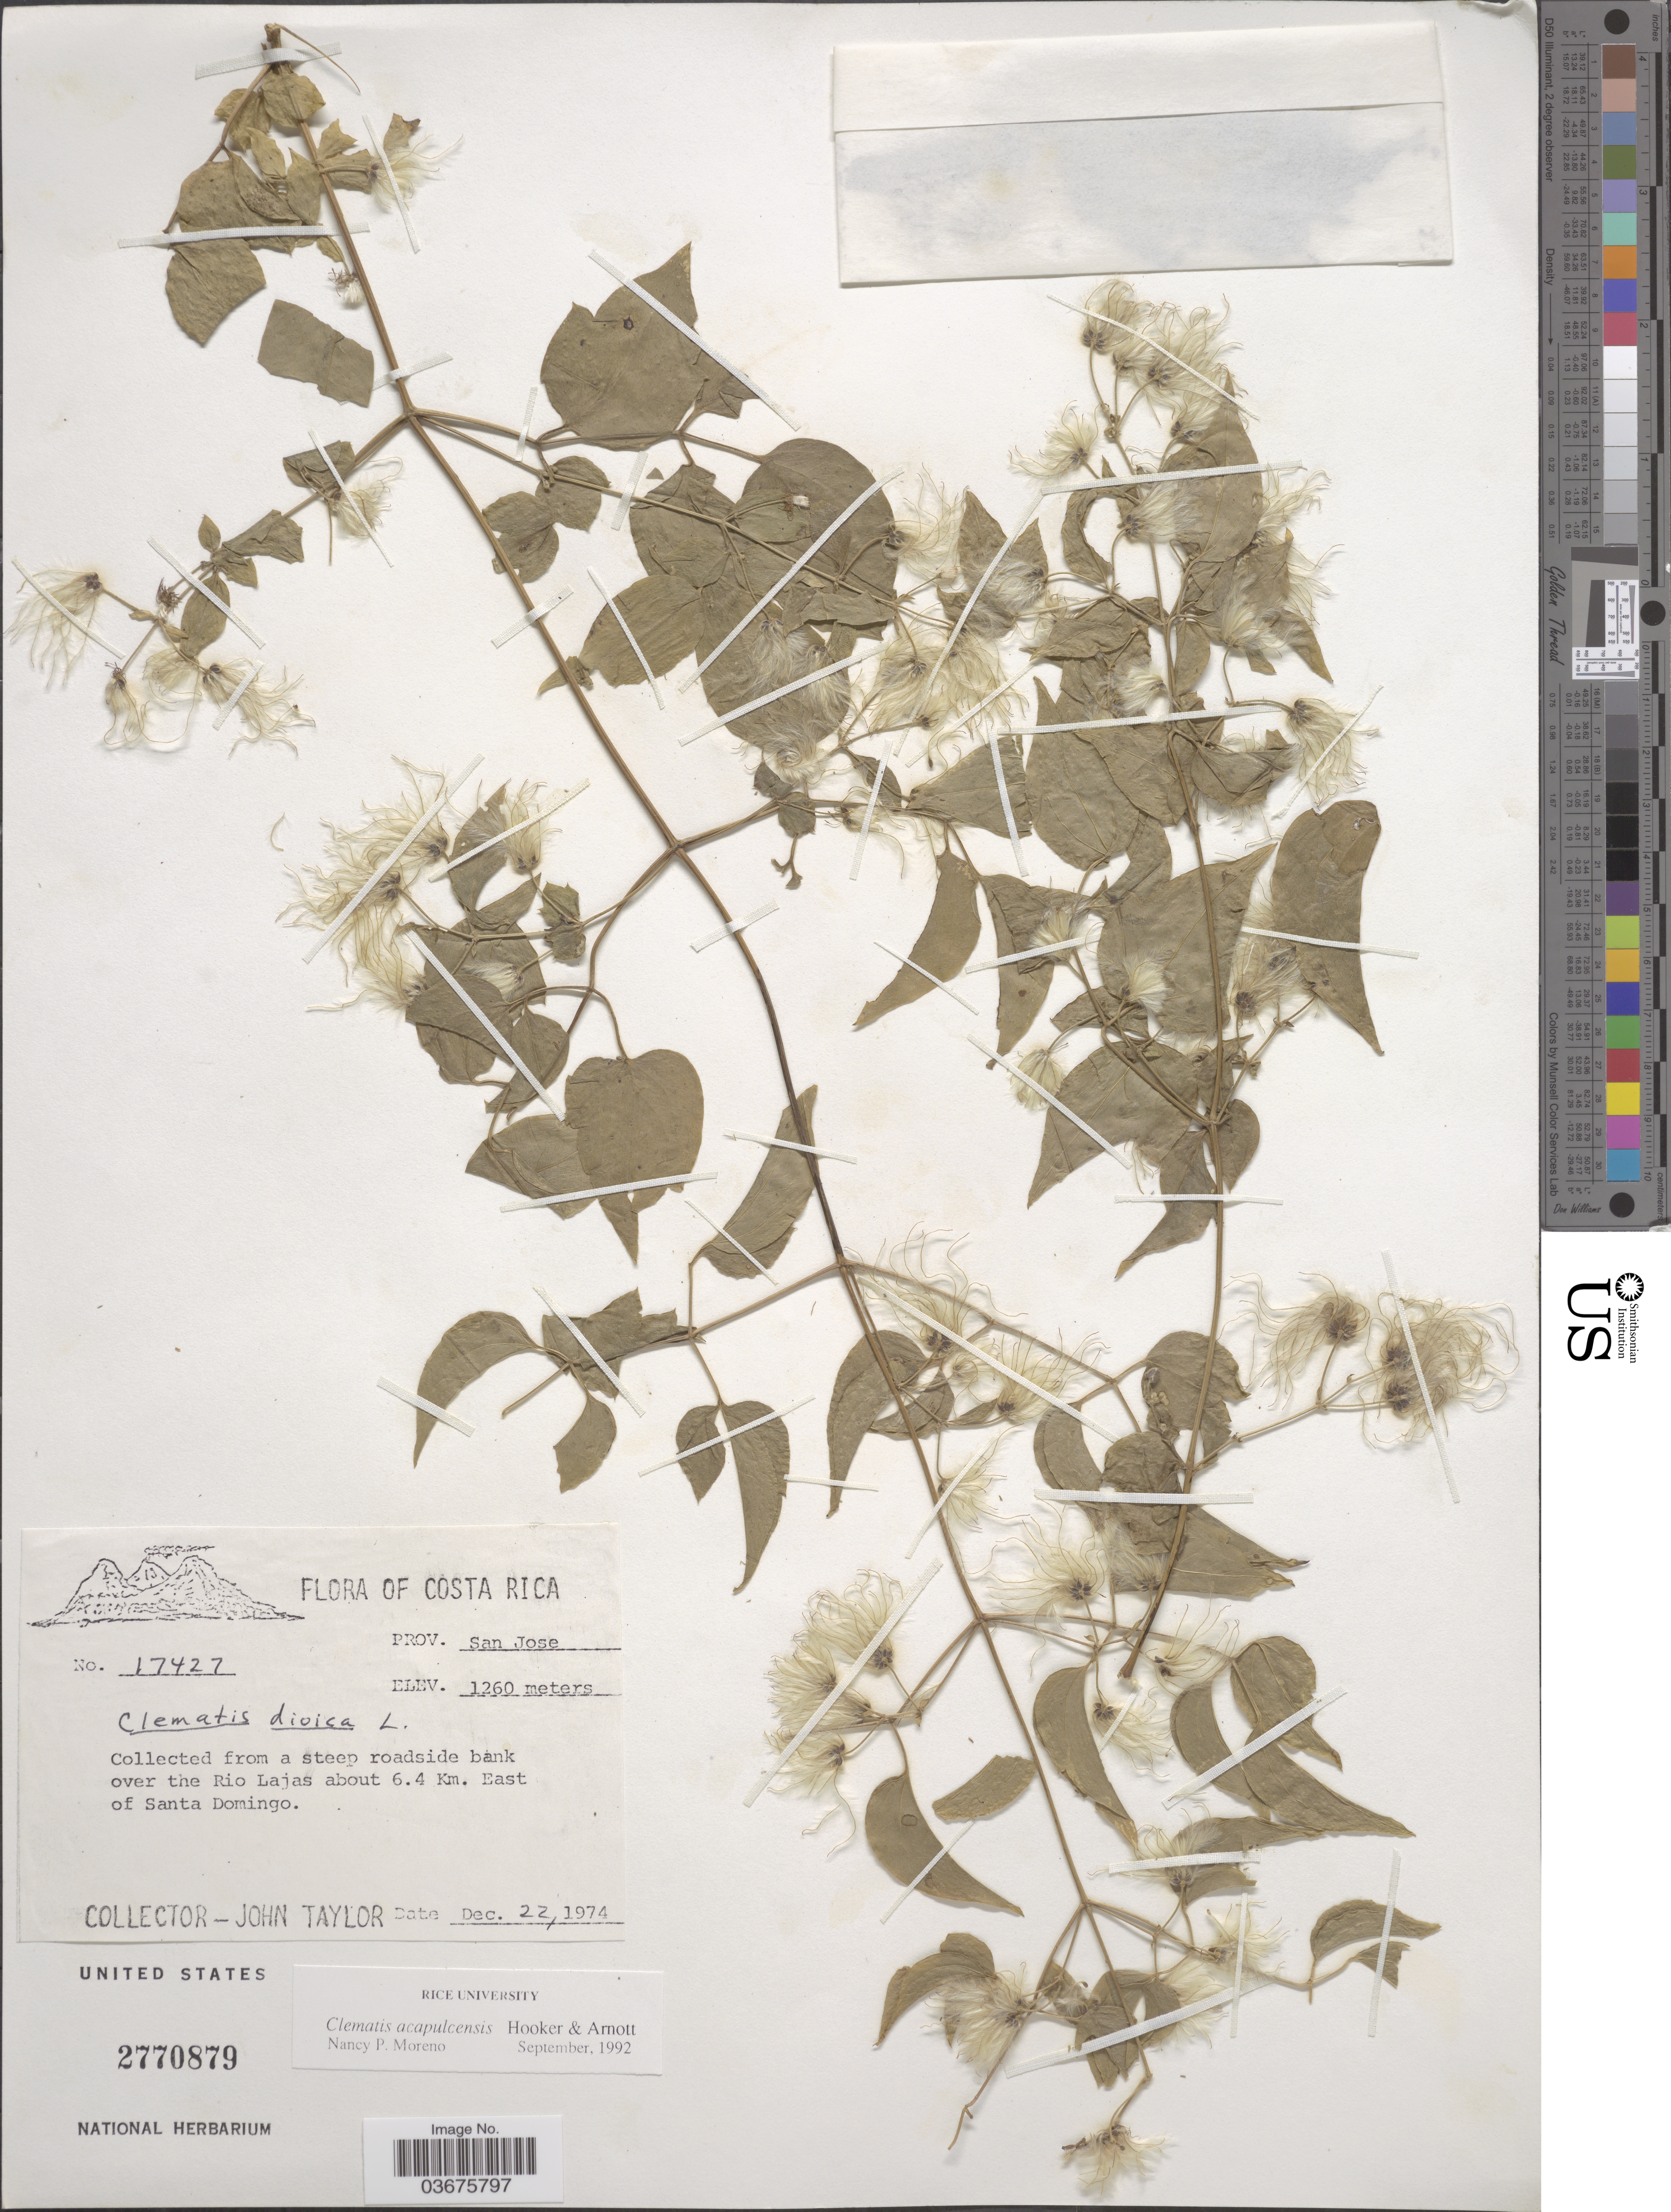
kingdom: Plantae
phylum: Tracheophyta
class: Magnoliopsida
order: Ranunculales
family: Ranunculaceae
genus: Clematis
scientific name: Clematis acapulcensis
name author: Hook. & Arn.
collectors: J. Taylor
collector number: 17427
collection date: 1974-12-22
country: Costa Rica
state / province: San José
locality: Roadside bank over the Rio Lajas about 6.4 Km. East of Santa Domingo.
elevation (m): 1260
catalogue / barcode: US 2770879